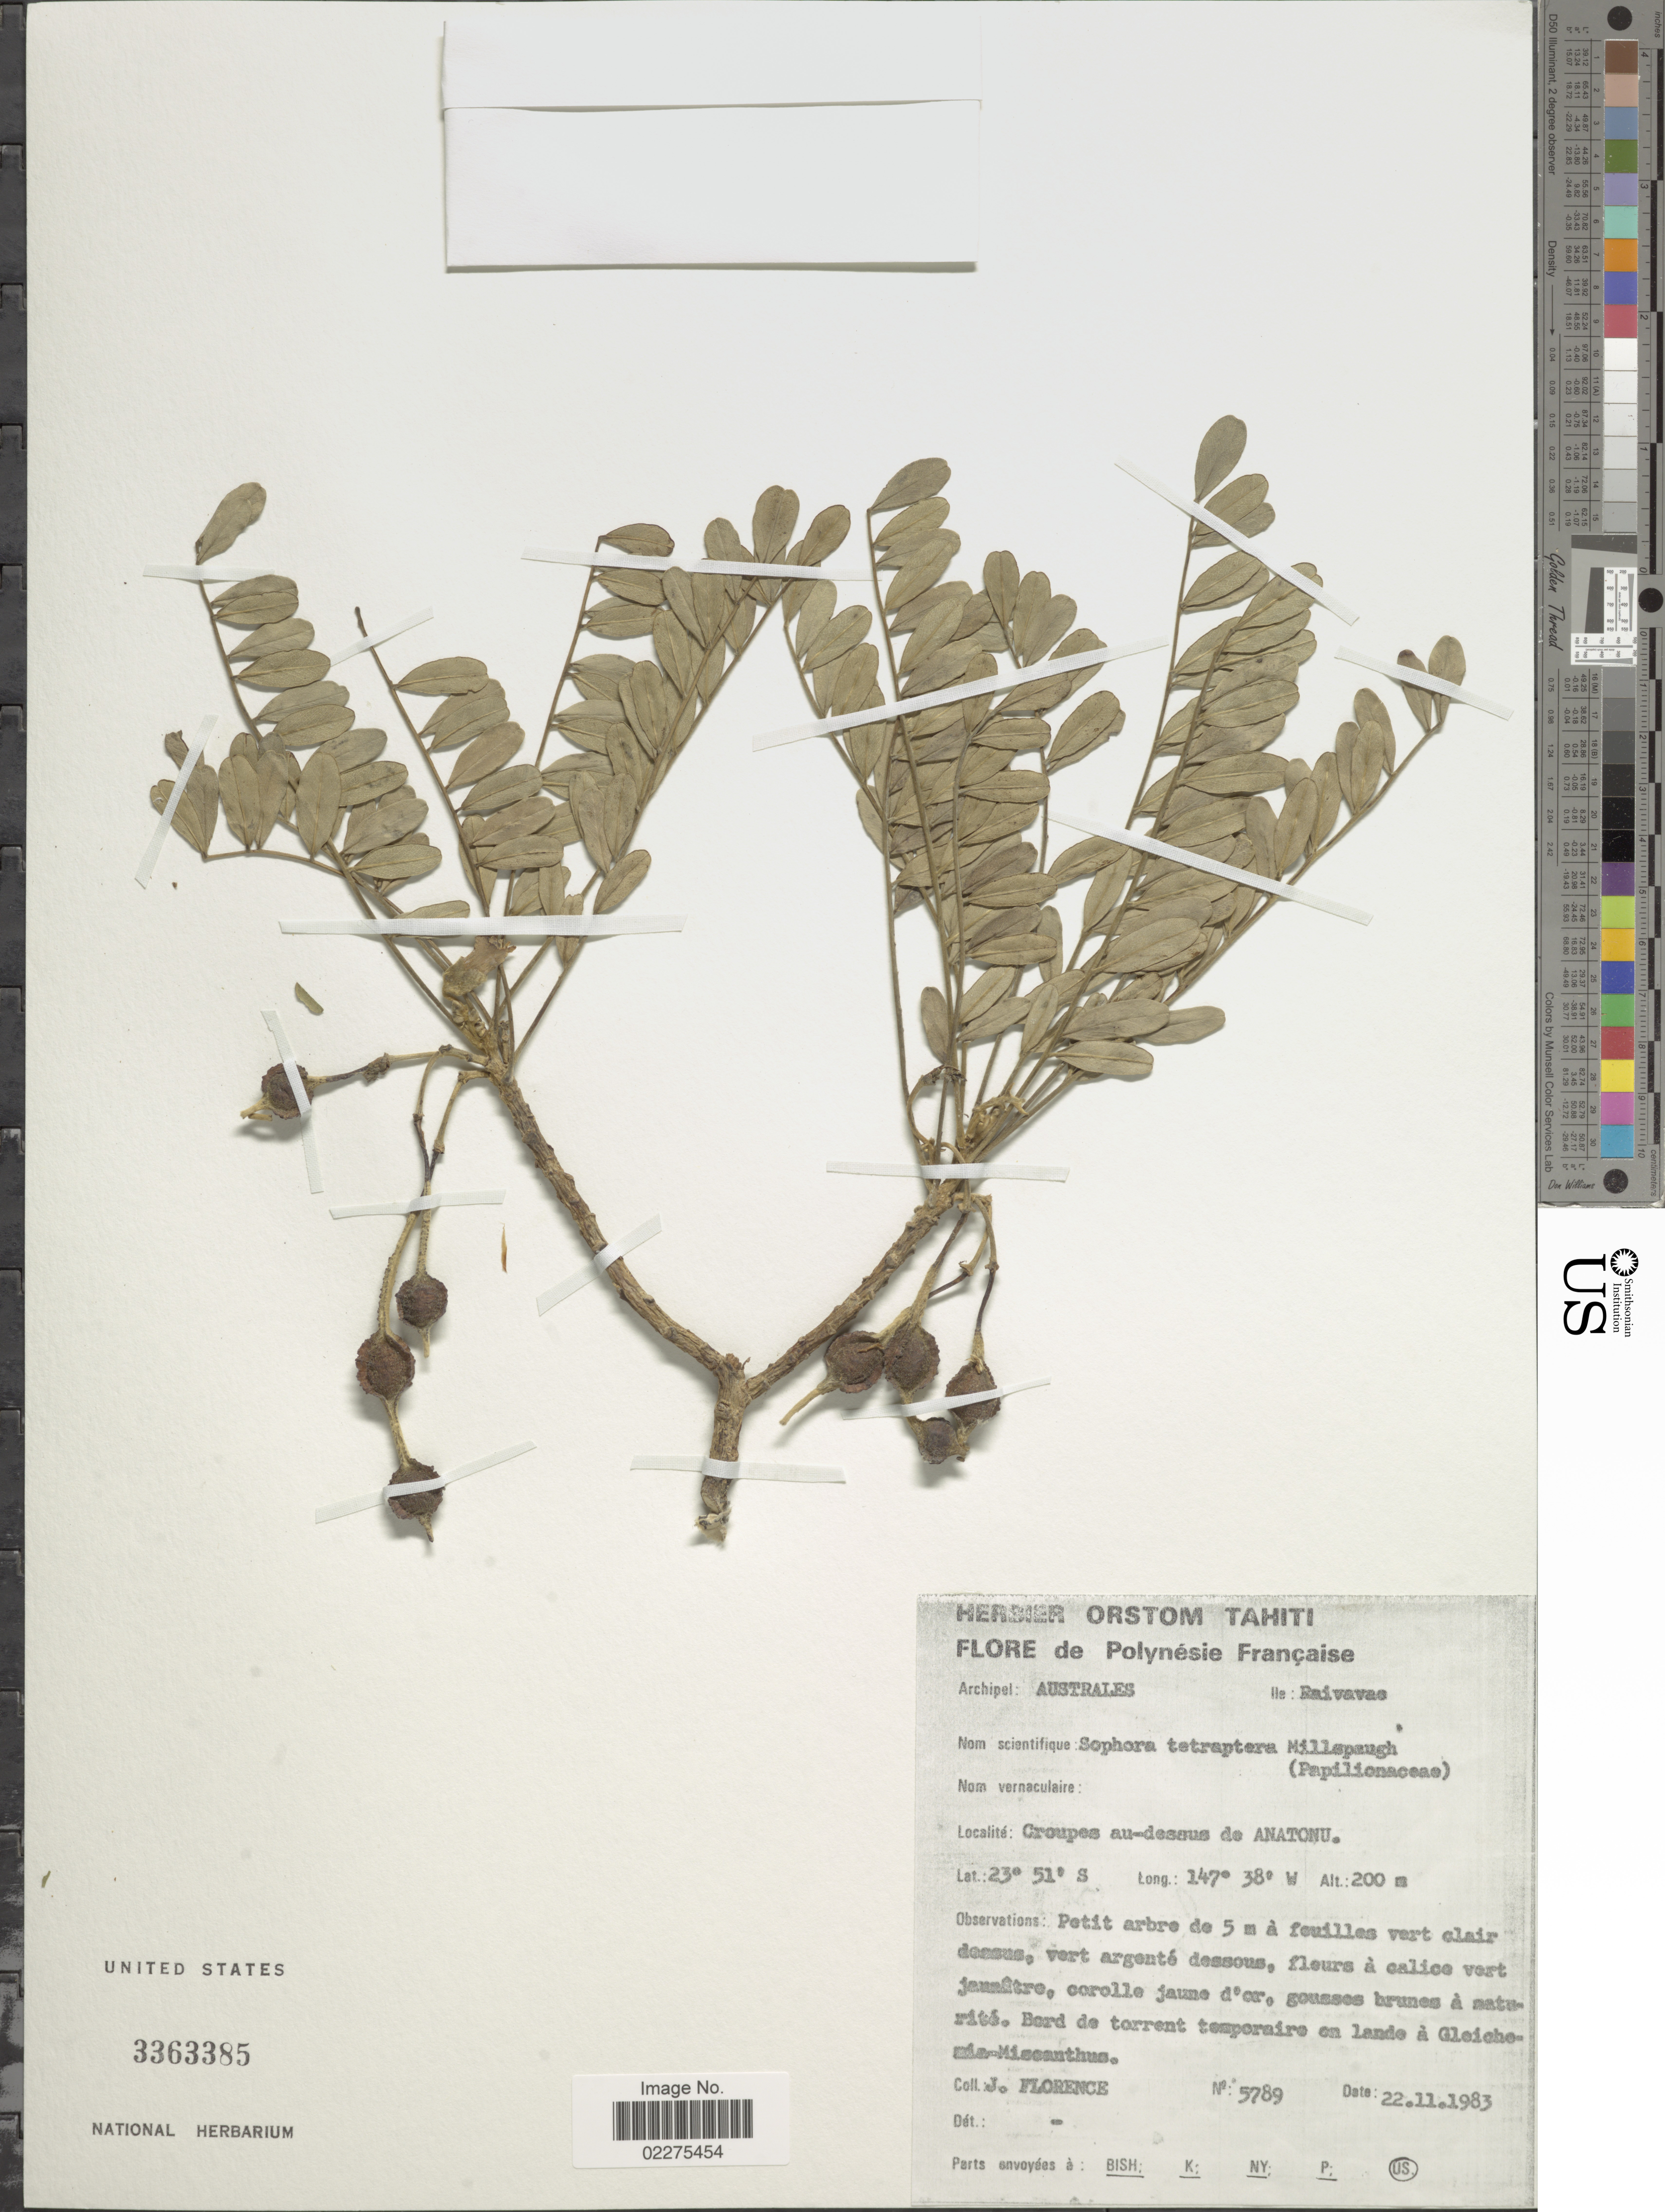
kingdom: Plantae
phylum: Tracheophyta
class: Magnoliopsida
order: Fabales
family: Fabaceae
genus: Sophora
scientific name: Sophora tetraptera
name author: J.F. Mill.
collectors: J. Florence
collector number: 5789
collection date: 1983-11-22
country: French Polynesia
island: Raivavae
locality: Archipel: Australes. Ille: Raivavae. Croupes au-desaus de Anatonu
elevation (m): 200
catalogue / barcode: US 3363385